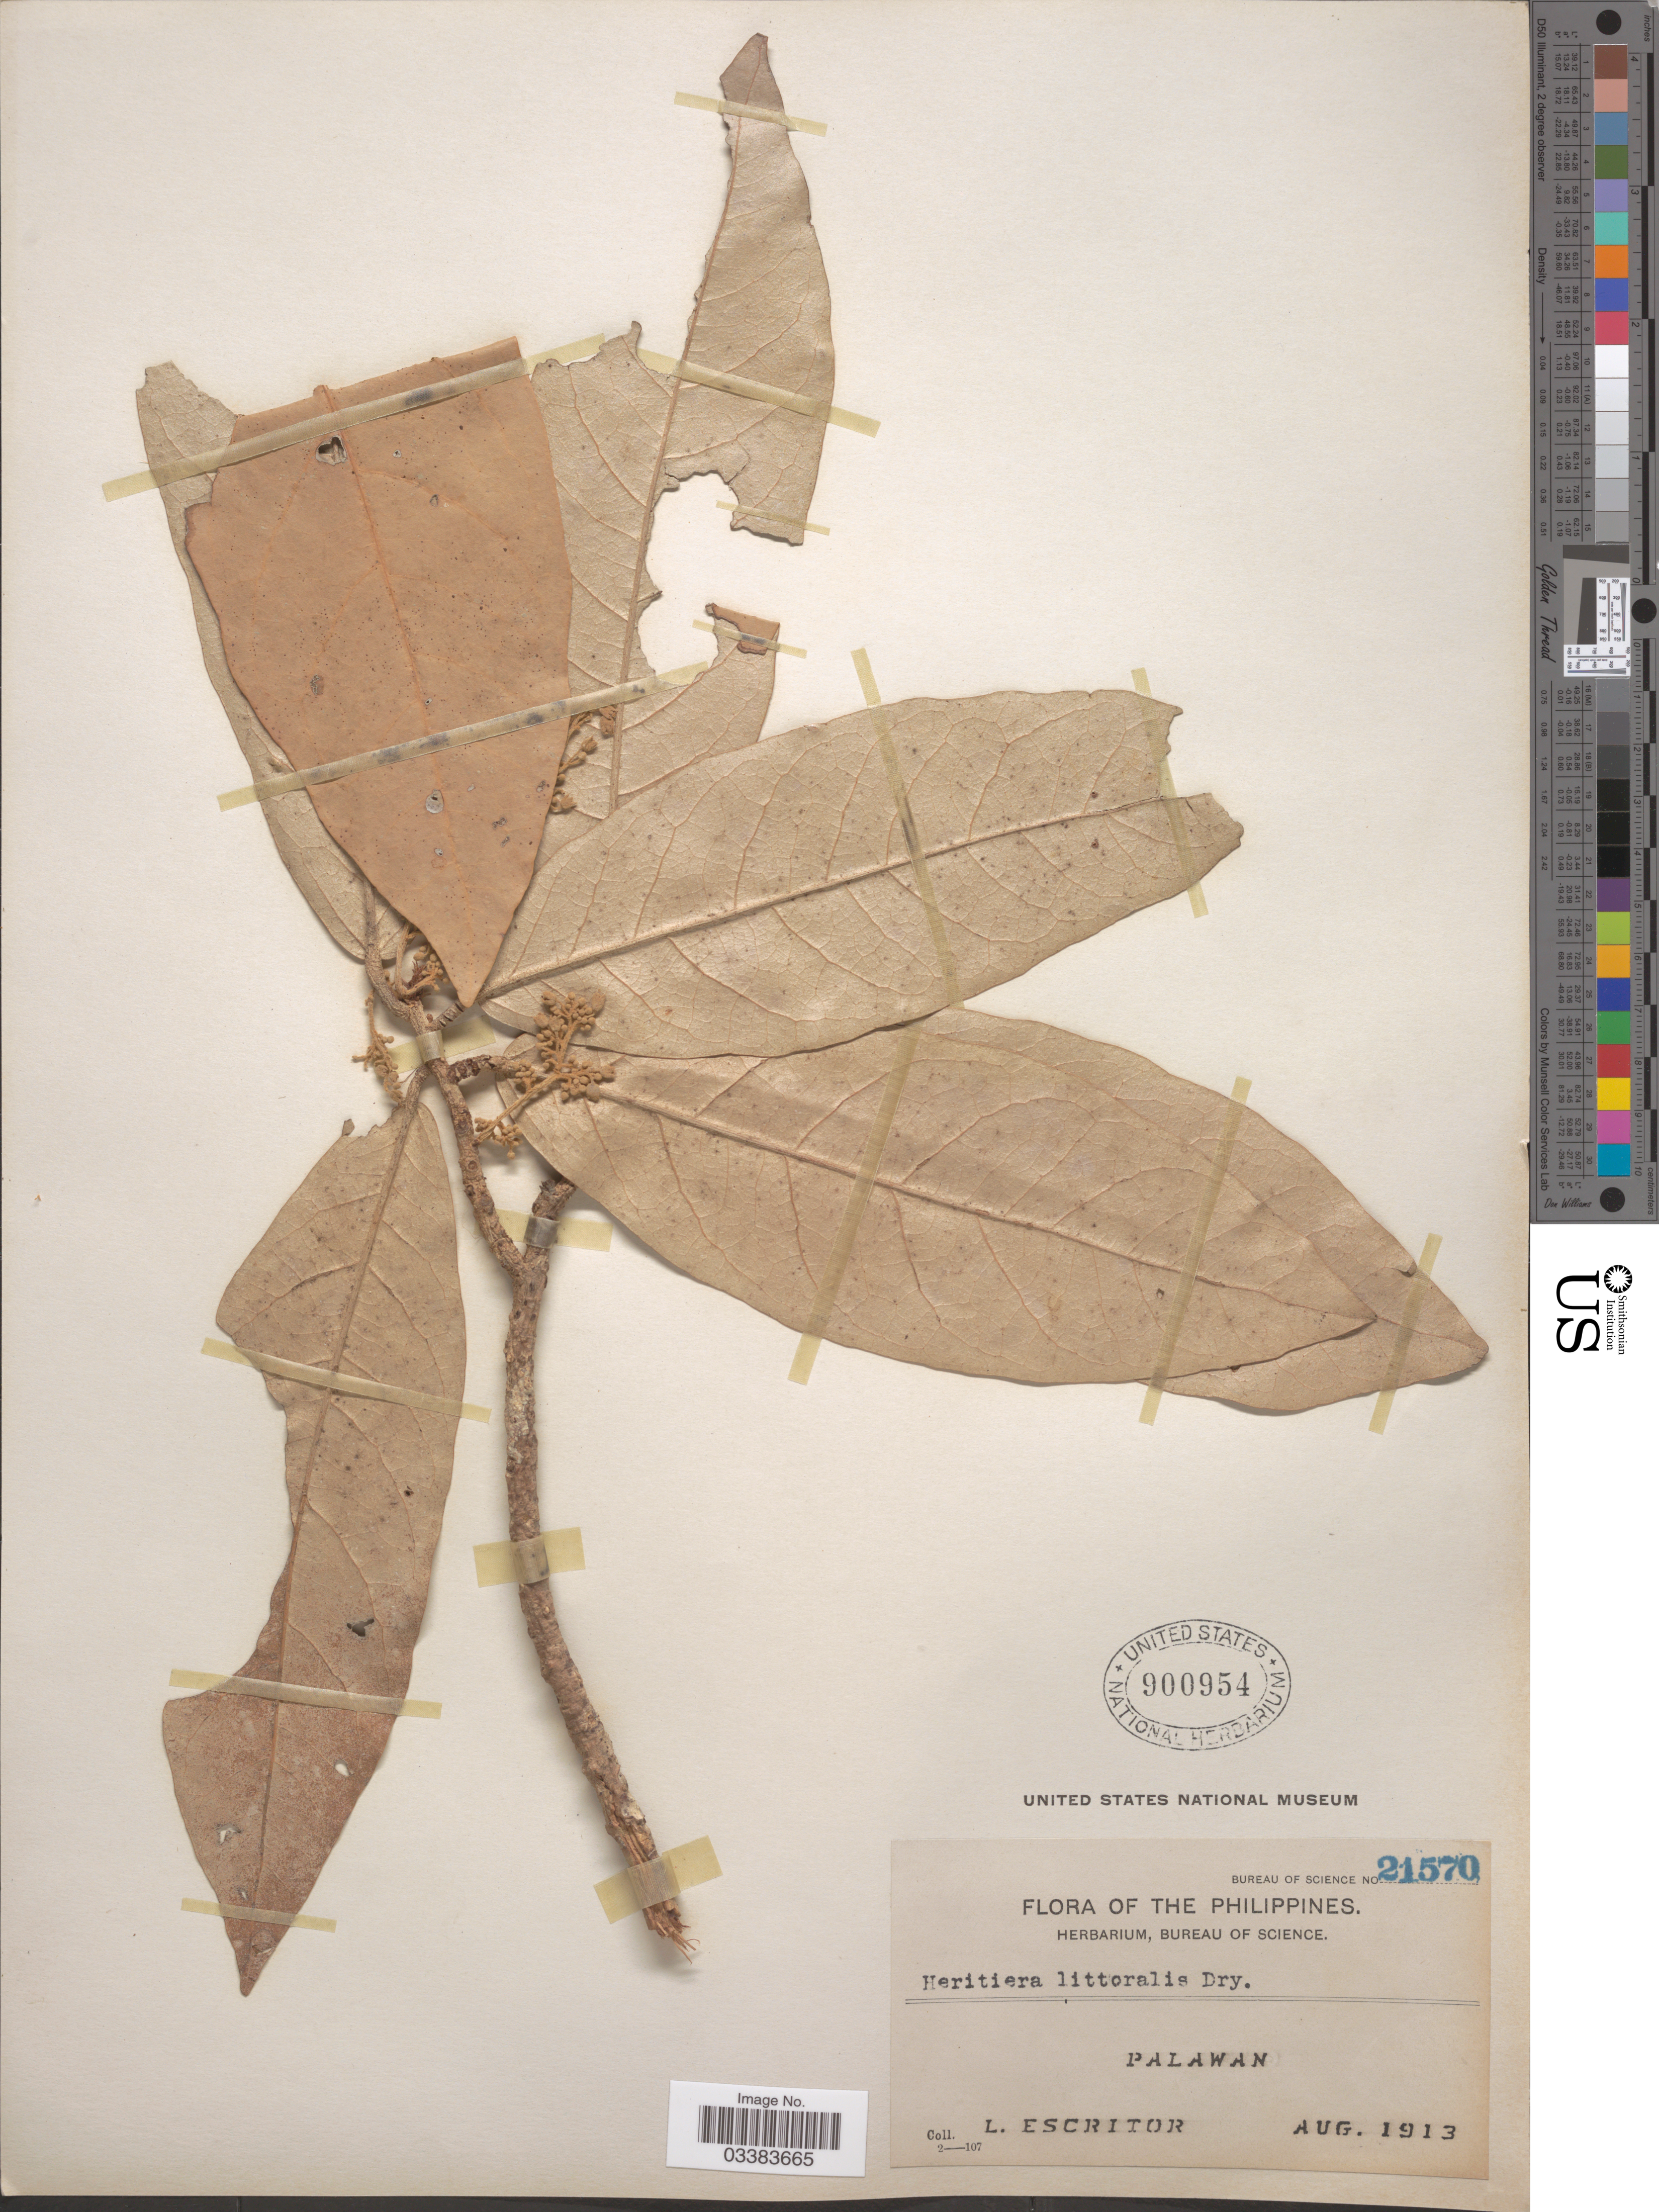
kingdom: Plantae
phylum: Tracheophyta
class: Magnoliopsida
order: Malvales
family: Malvaceae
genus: Heritiera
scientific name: Heritiera littoralis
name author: Aiton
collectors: L. Escritor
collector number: Bureau of Science 21570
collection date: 1913-08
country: Philippines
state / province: Mimaropa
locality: Palawan.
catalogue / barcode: US 900954